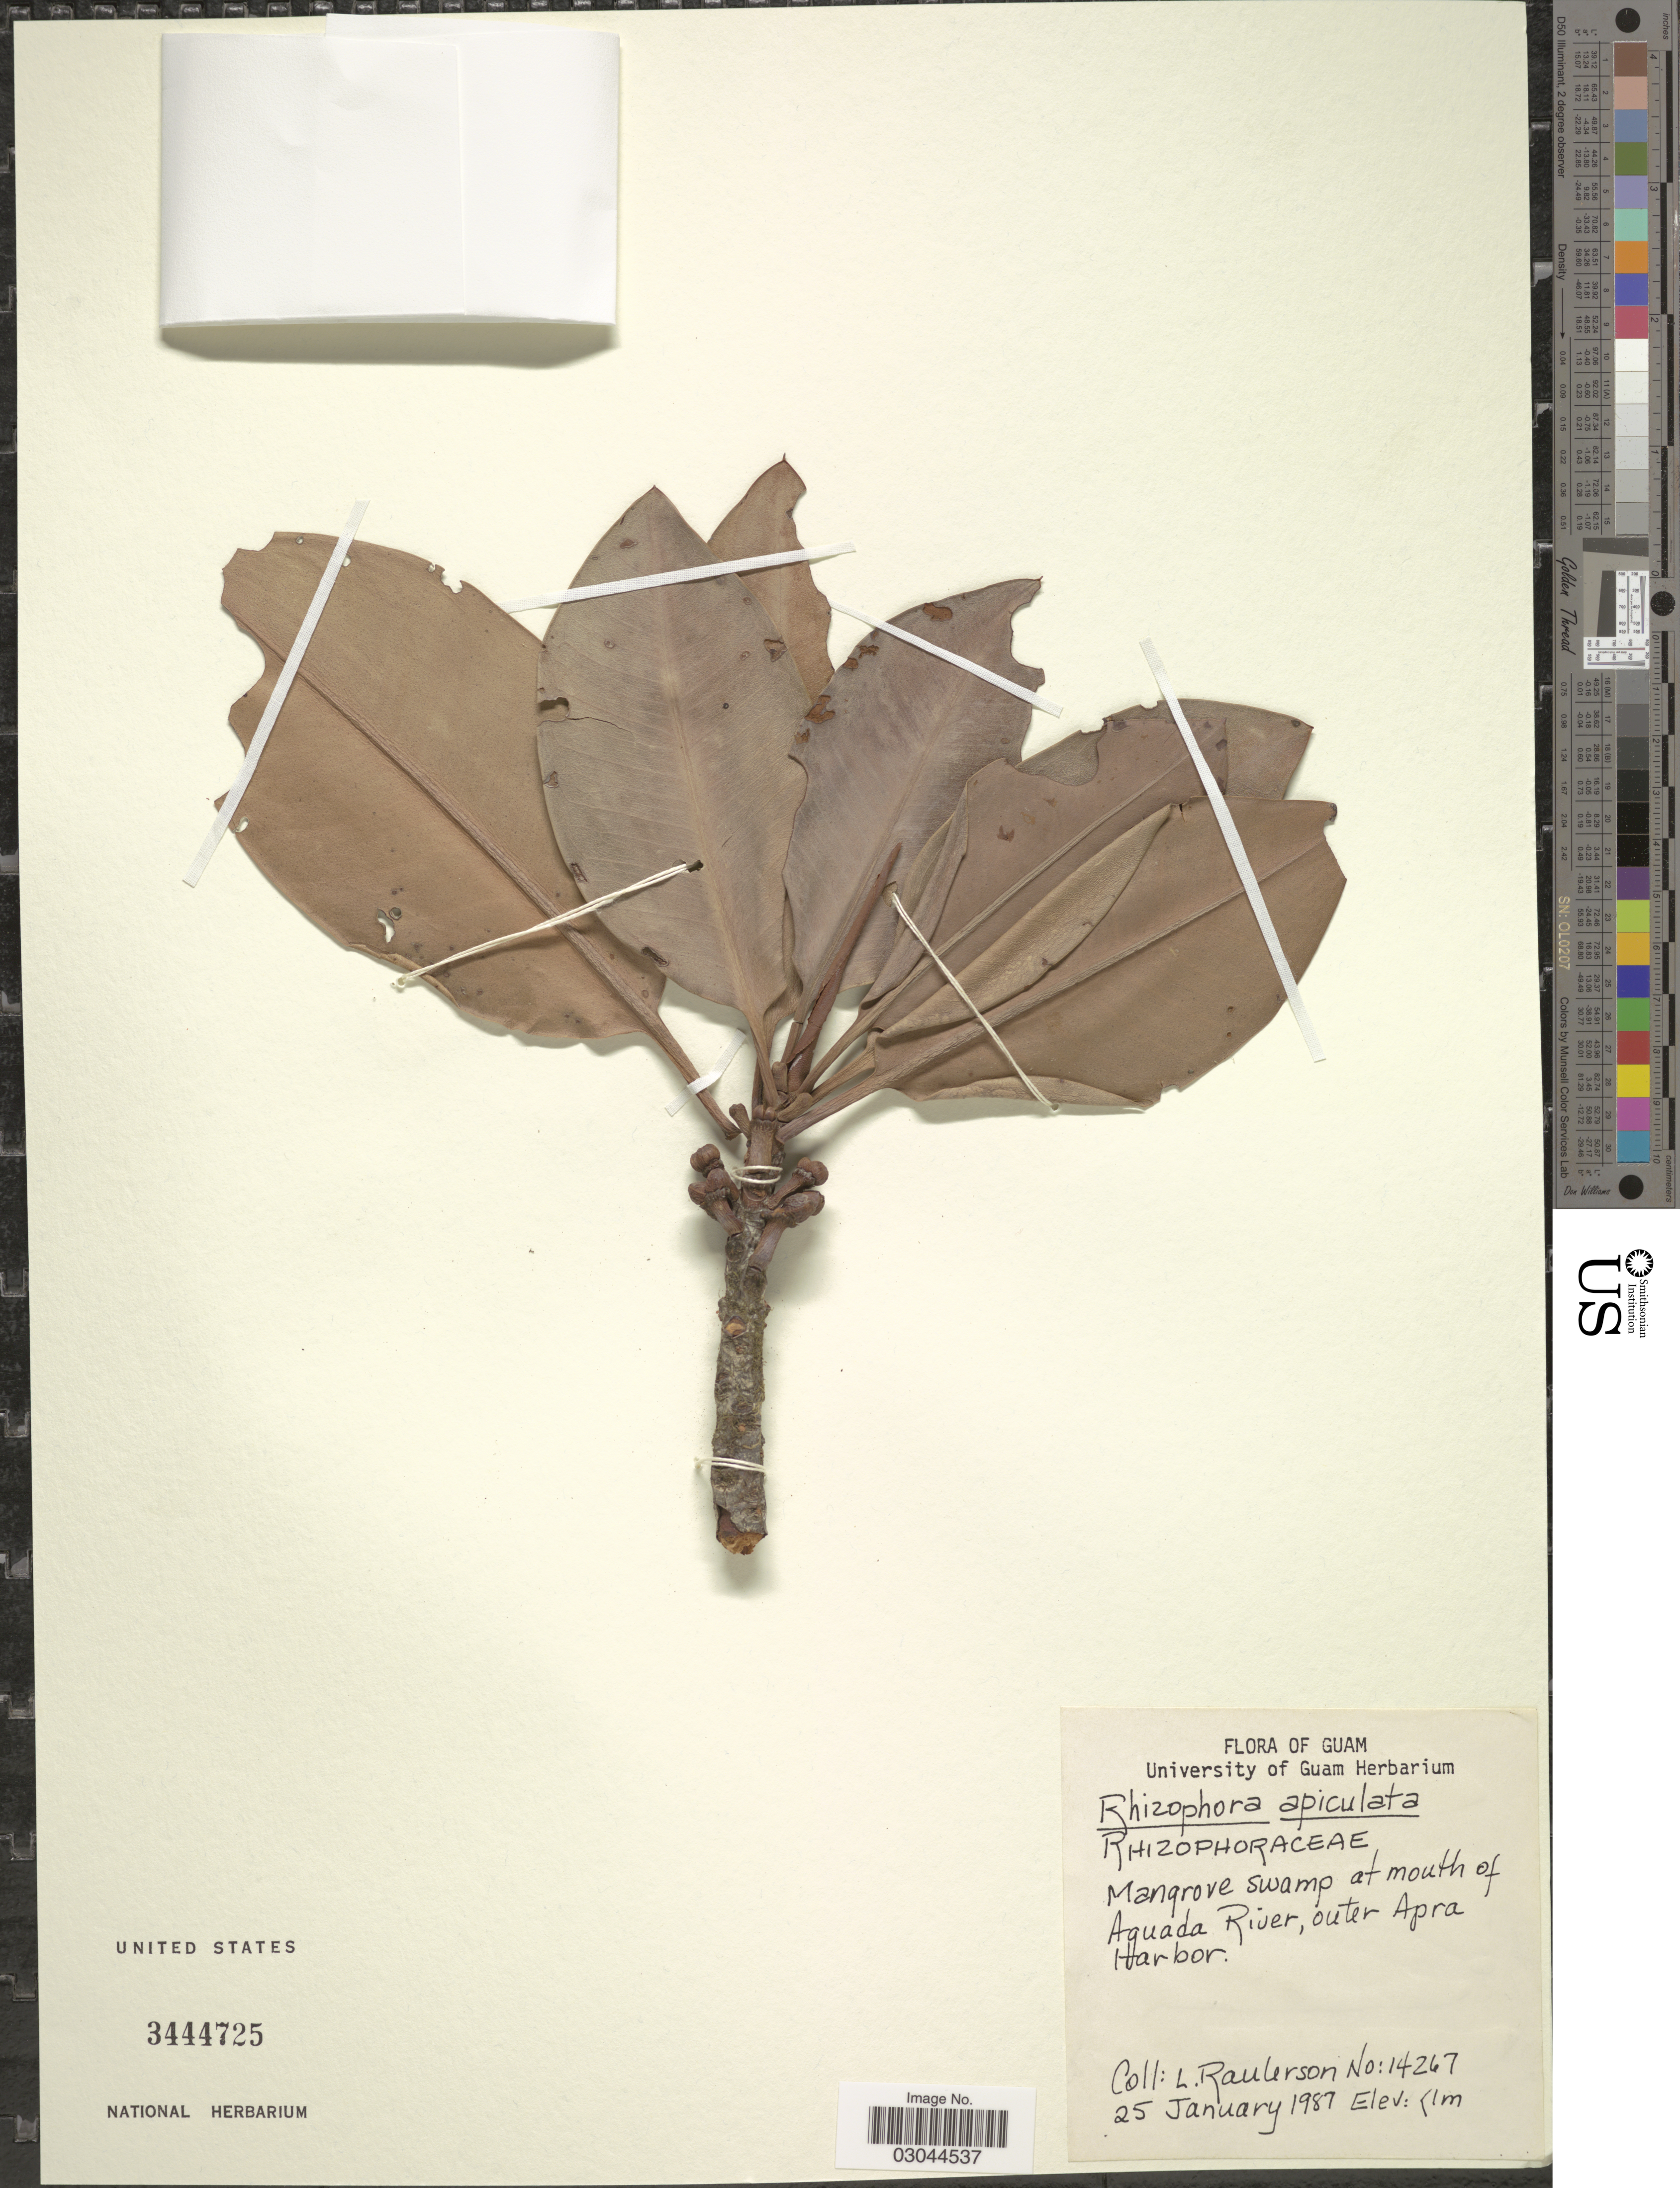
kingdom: Plantae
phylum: Tracheophyta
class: Magnoliopsida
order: Malpighiales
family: Rhizophoraceae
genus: Rhizophora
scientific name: Rhizophora apiculata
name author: Blume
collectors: L. Raulerson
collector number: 14267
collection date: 1987-01-25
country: Guam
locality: Mangrove swamp at mouth of Aguada River, outer Apra Harbor.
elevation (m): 1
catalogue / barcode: US 3444725